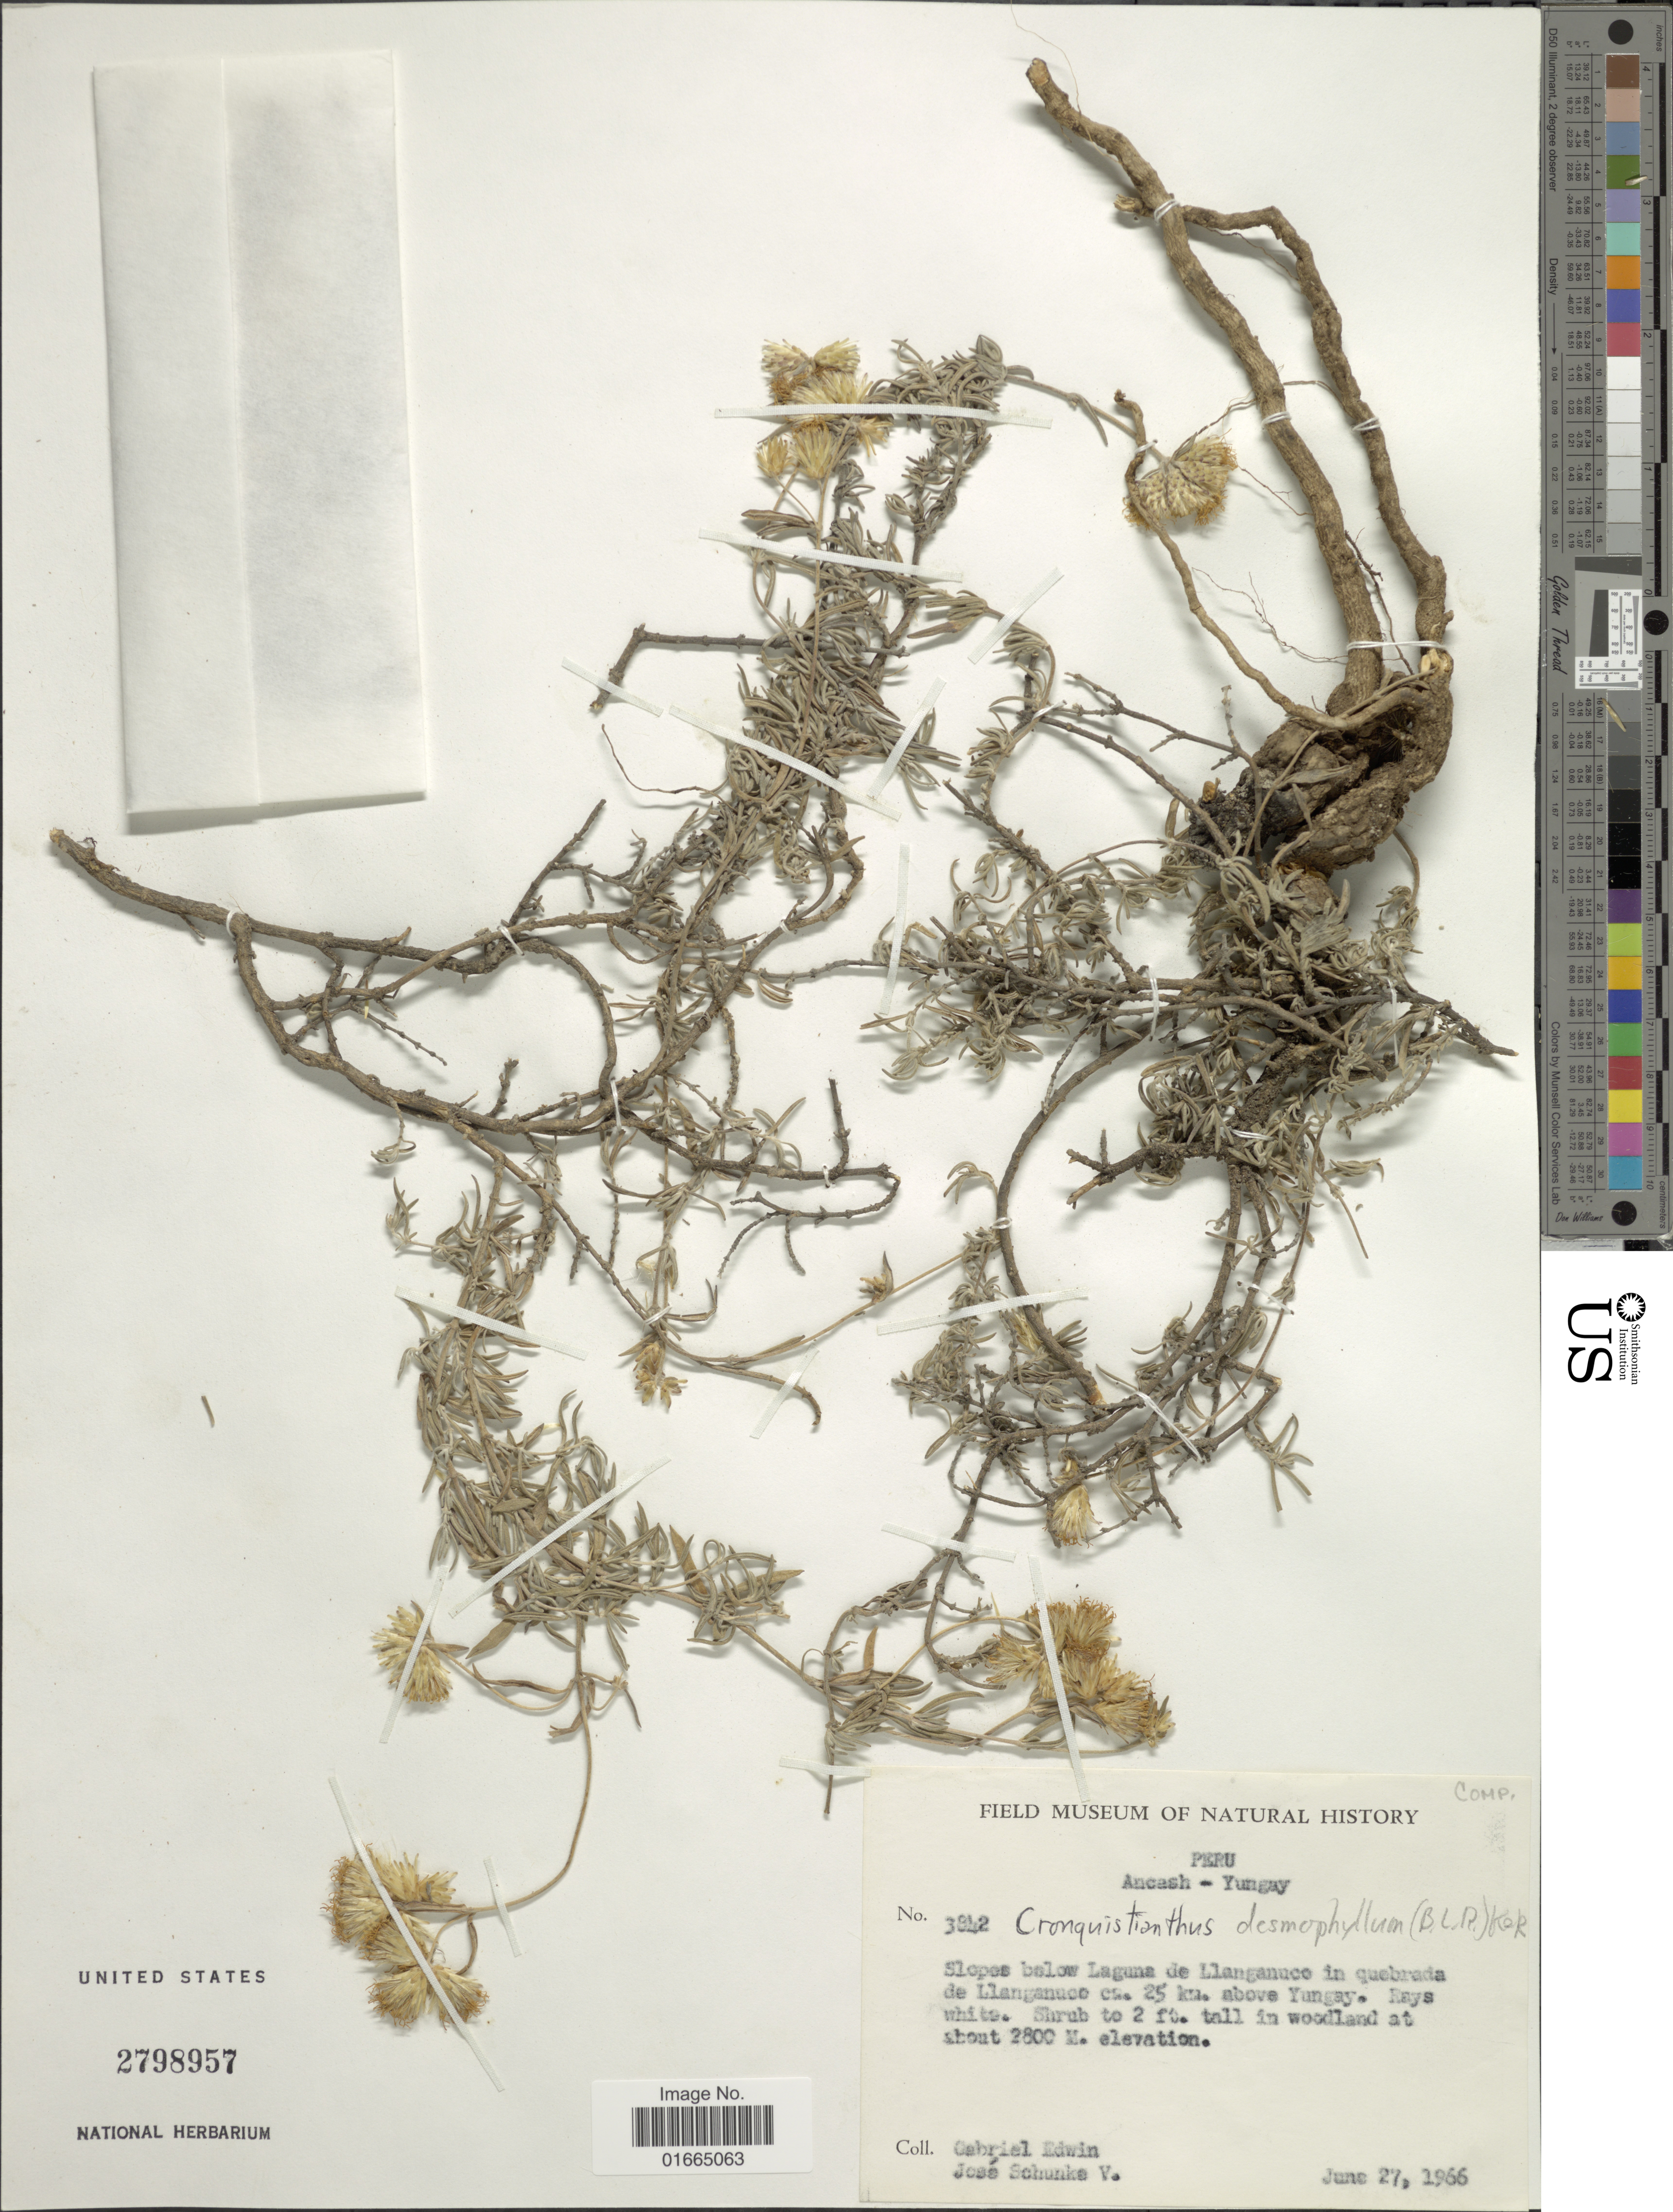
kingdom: Plantae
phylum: Tracheophyta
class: Magnoliopsida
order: Asterales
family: Asteraceae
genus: Cronquistianthus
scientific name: Cronquistianthus desmophyllus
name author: (B.L. Rob.) R.M. King & H. Rob.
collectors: G. Edwin & J. Schunke Vigo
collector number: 3842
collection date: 1966-06-27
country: Peru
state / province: Ancash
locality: Ancash - Yungay. Slopes below Laguna de Llanganuco in quebrada de Llanganuco ca. 25 km. above Yungay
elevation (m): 2800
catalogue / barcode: US 2798957